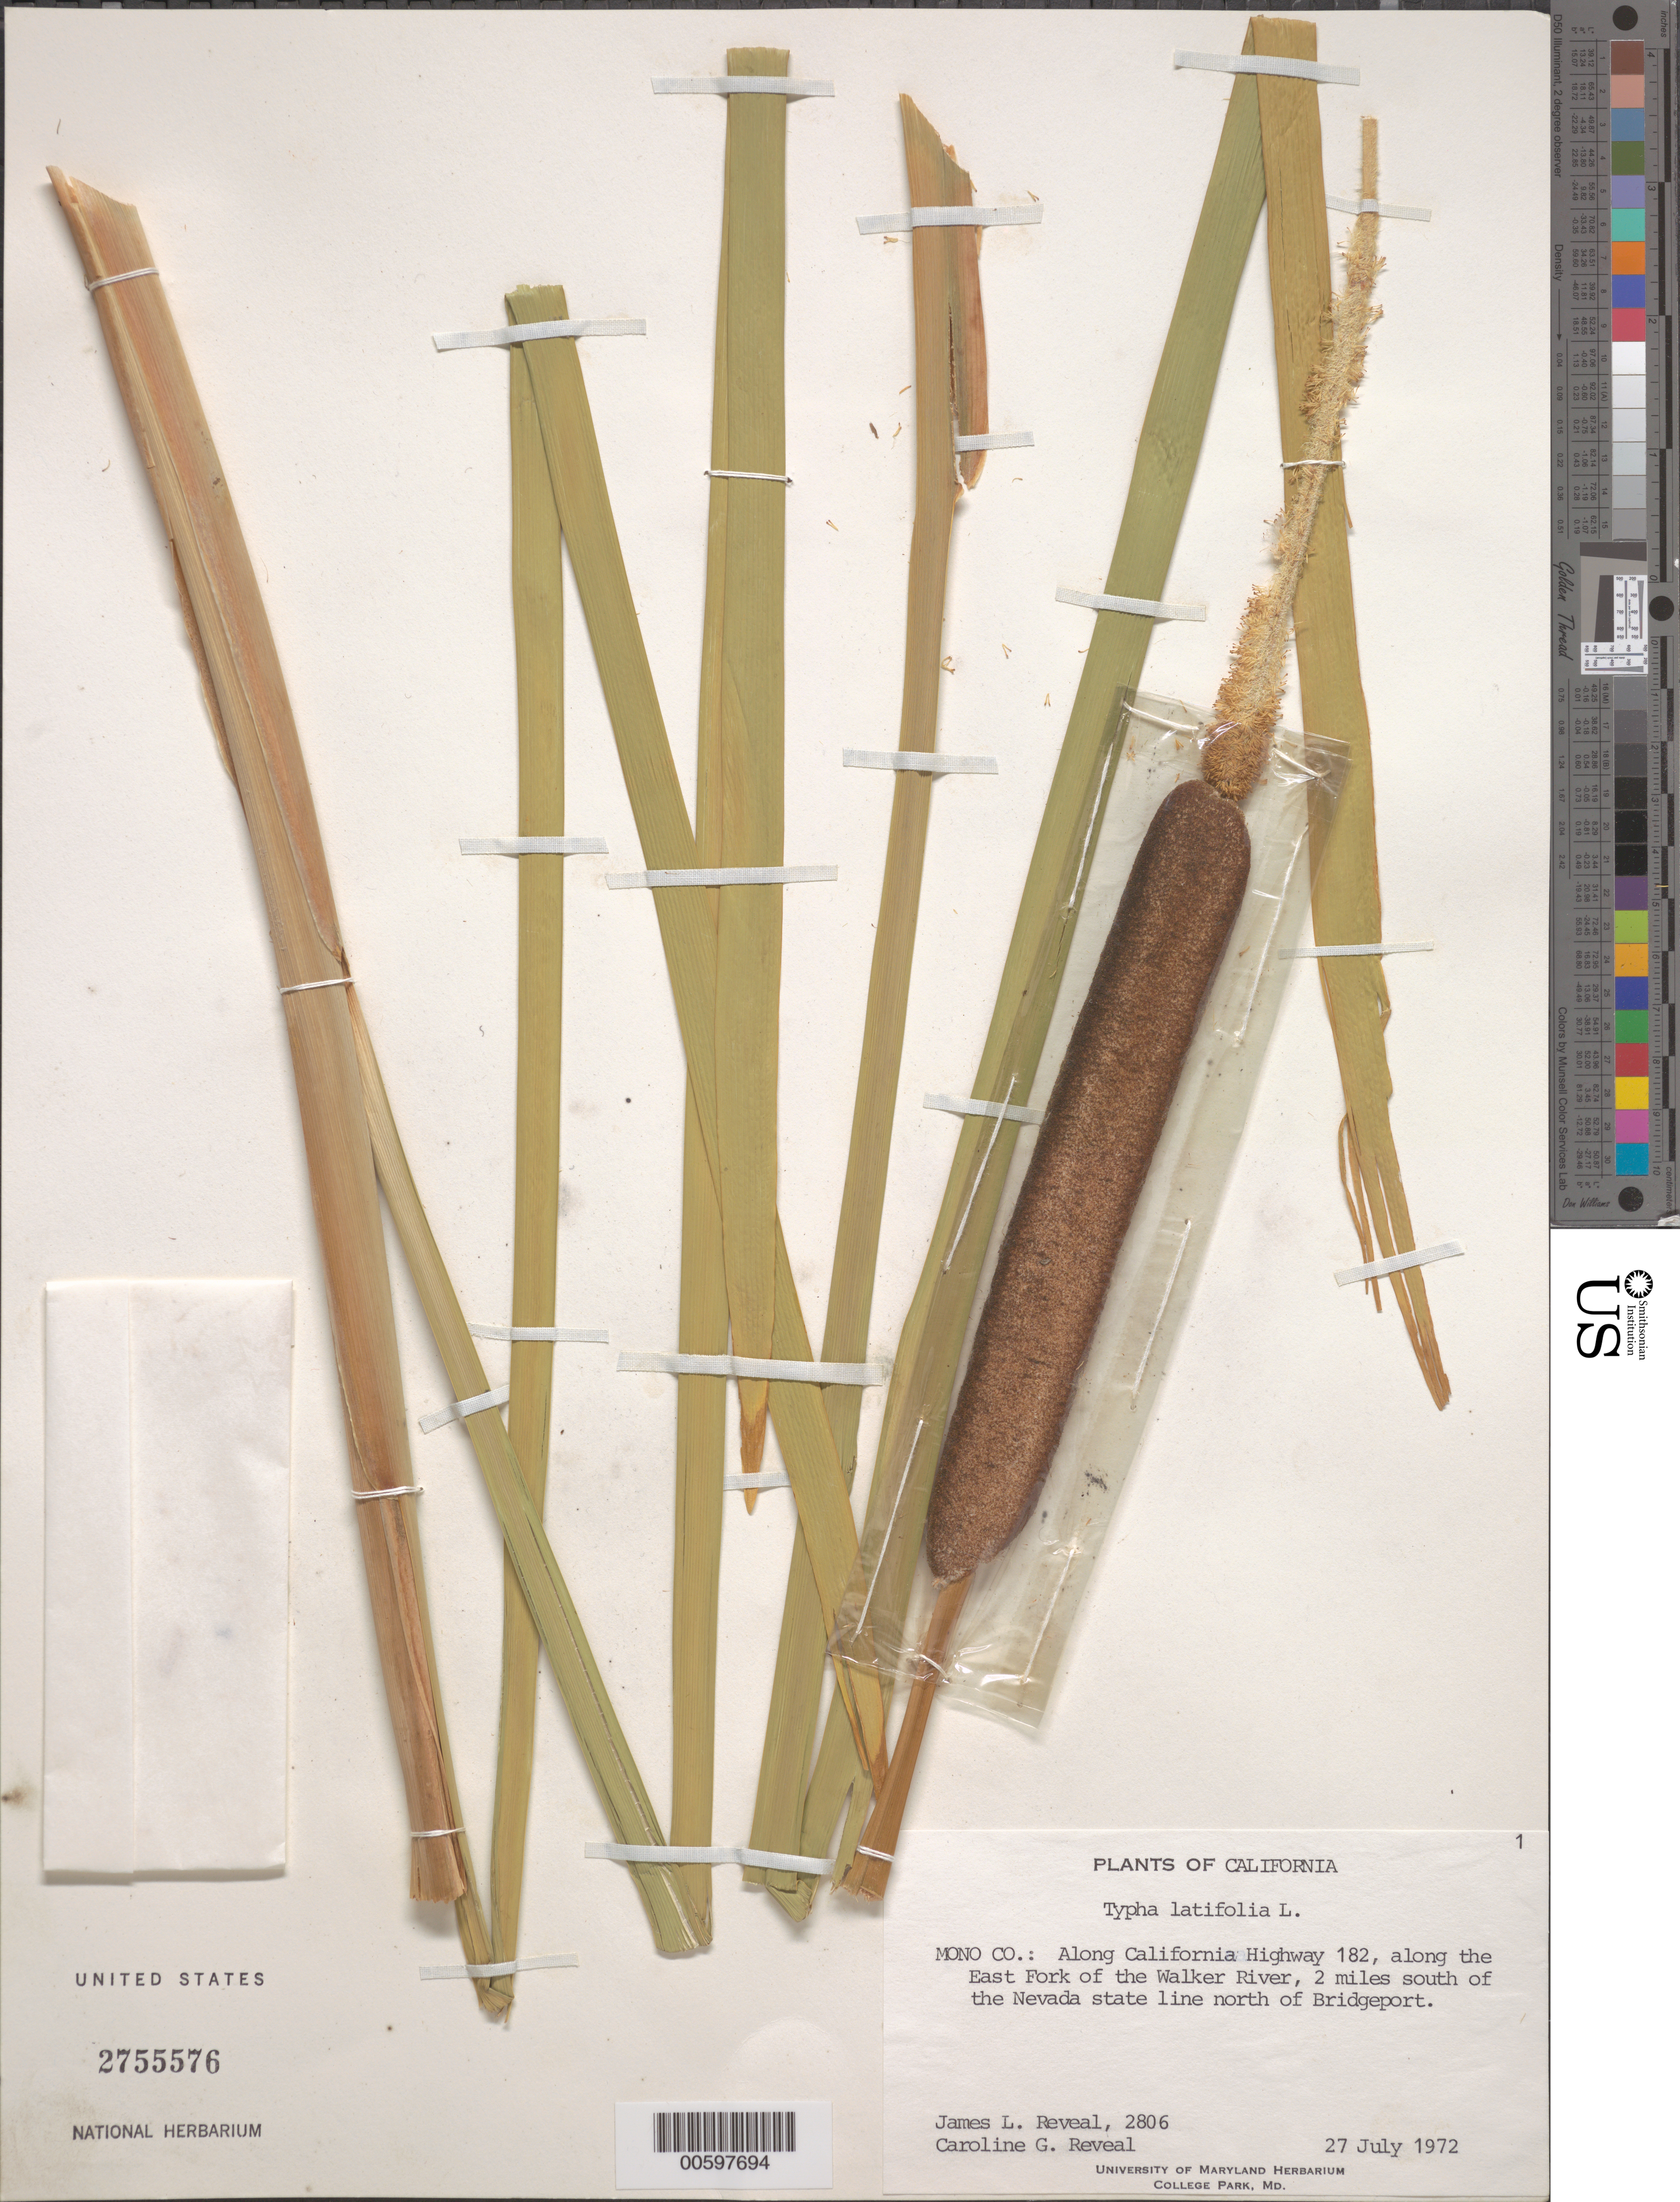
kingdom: Plantae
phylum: Tracheophyta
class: Liliopsida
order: Poales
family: Typhaceae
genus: Typha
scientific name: Typha latifolia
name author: L.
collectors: J. L. Reveal & C. G. Reveal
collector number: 2806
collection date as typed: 27 Jul 1972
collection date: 1972-07-27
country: United States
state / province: California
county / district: Mono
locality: Anong California Hwy 182, along the East of the Walker River, S of the Nevada state line, N of Bridgeport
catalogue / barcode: US 2755576